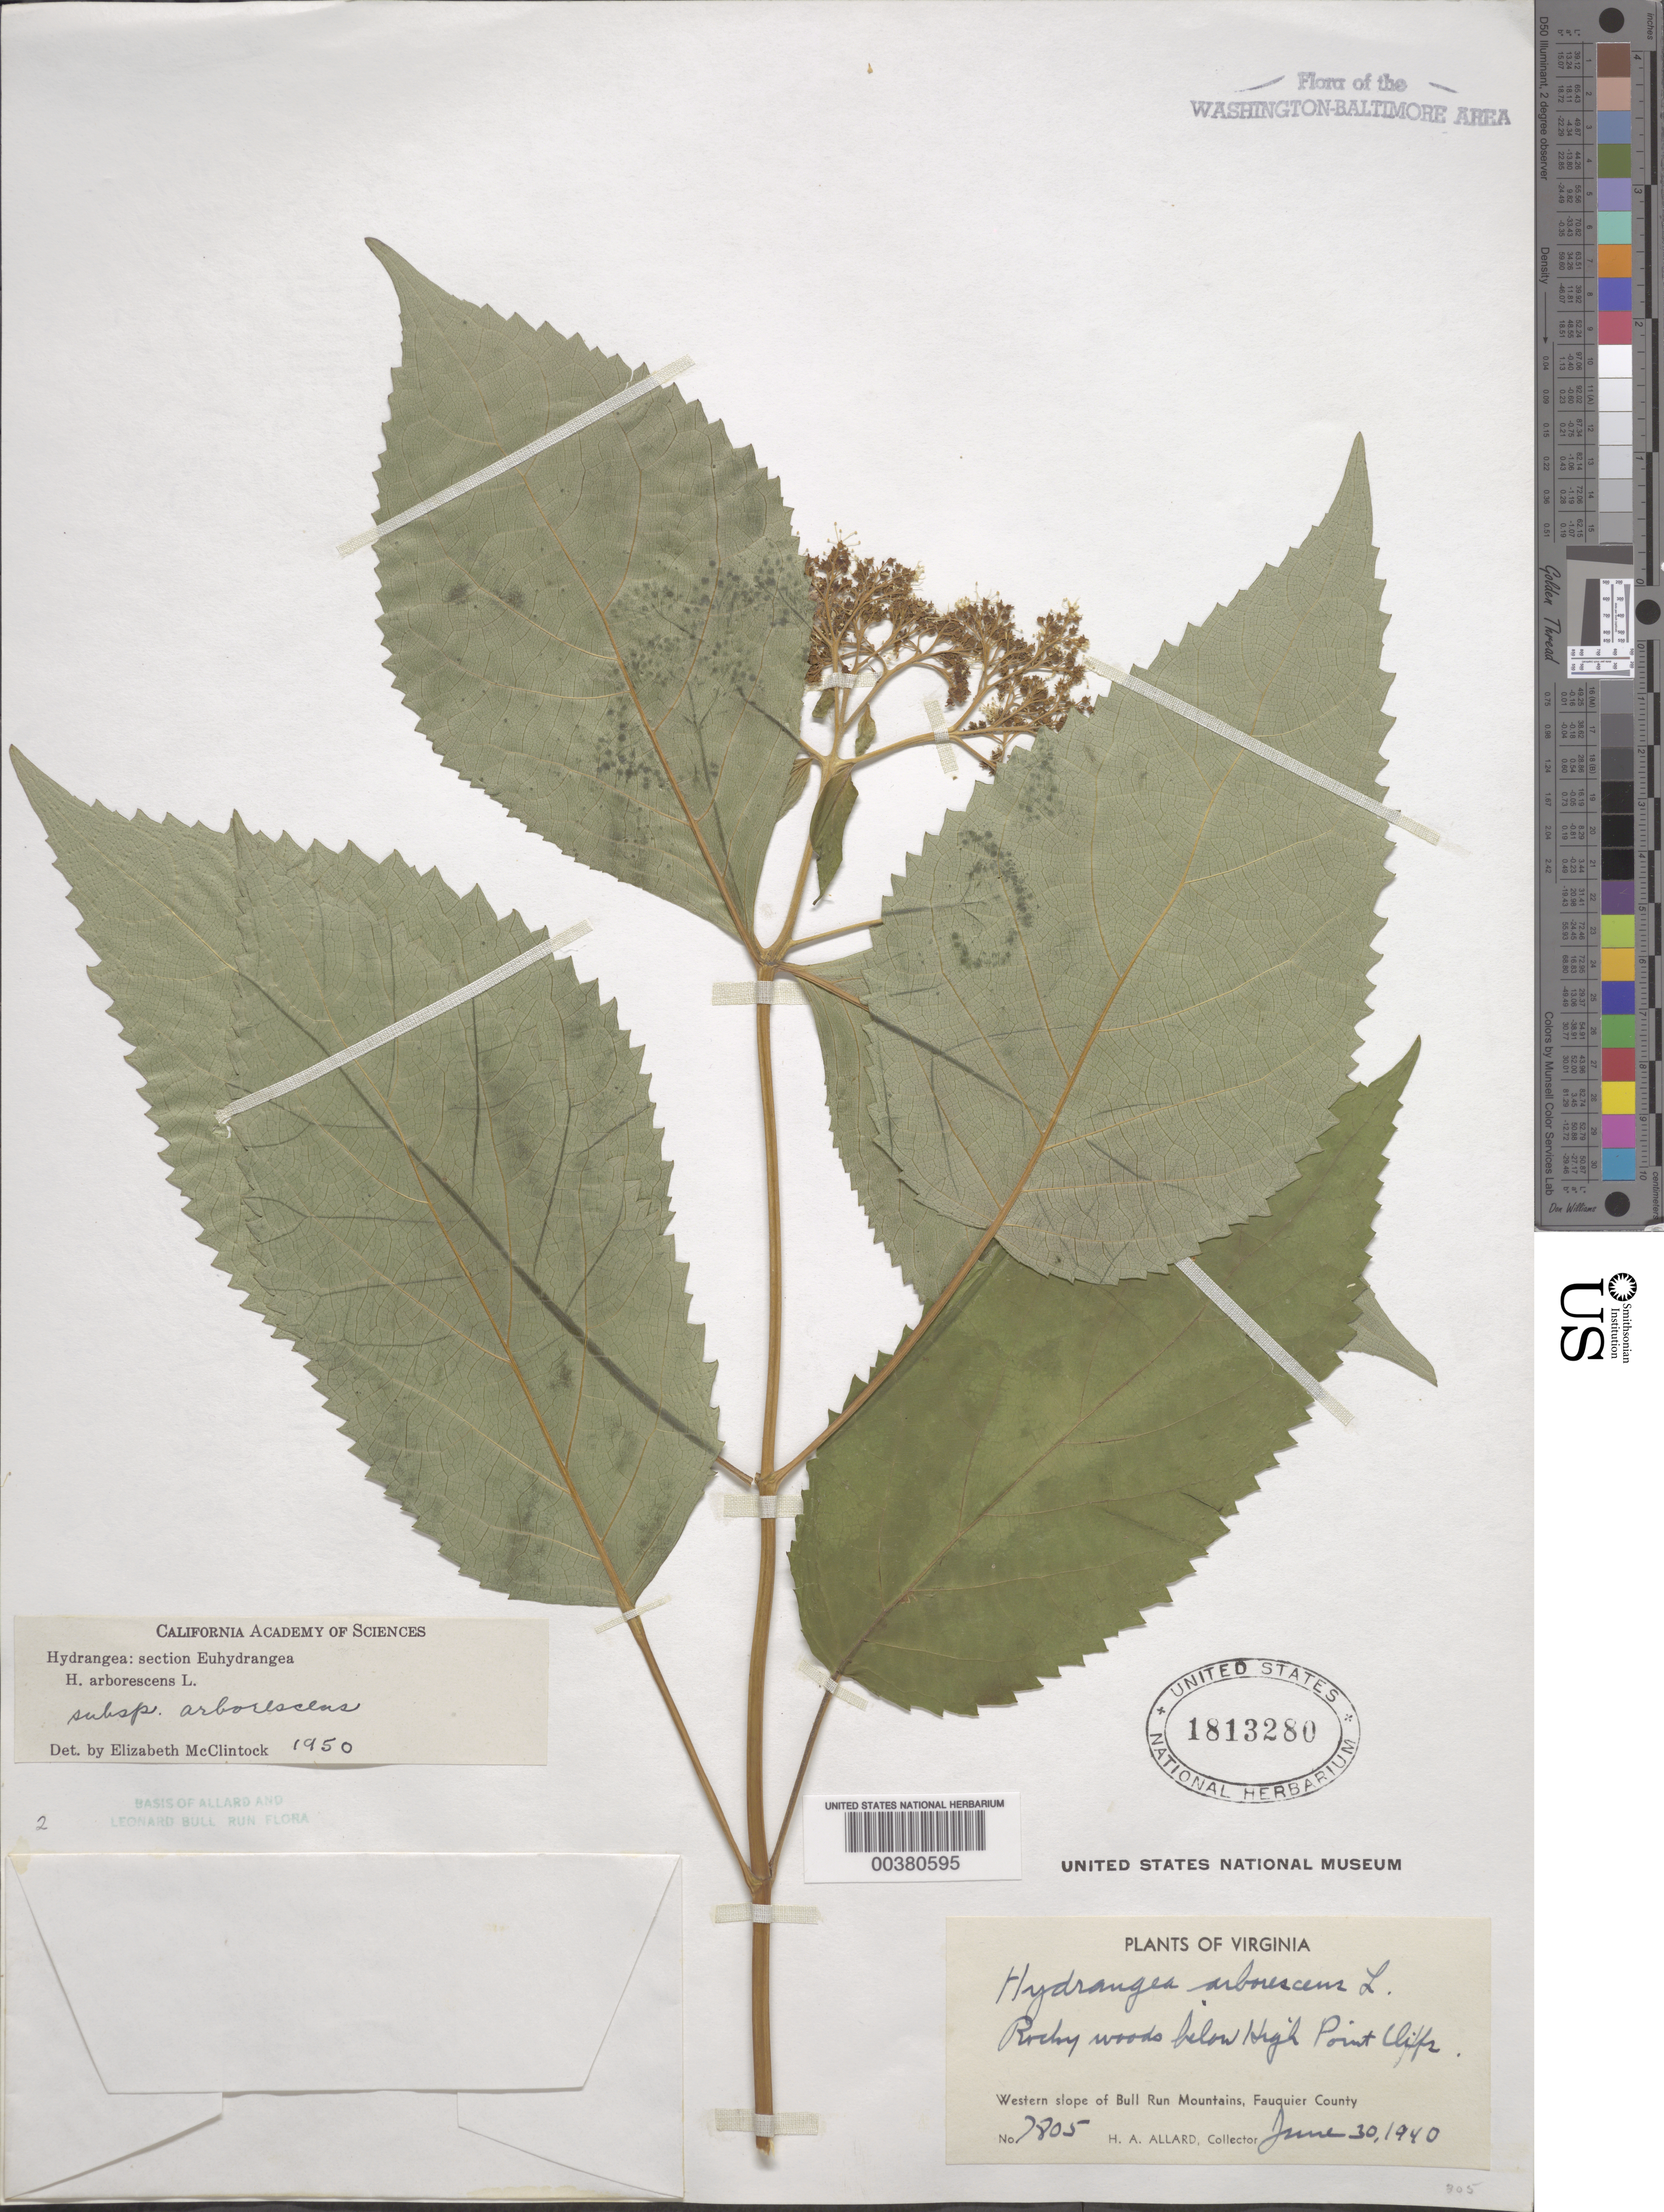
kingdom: Plantae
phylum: Tracheophyta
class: Magnoliopsida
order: Cornales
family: Hydrangeaceae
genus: Hydrangea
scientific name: Hydrangea arborescens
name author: L.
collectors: H. A. Allard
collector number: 7805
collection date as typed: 30 Jun 1940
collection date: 1940-06-30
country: United States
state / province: Virginia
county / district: Fauquier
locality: Below High Point Cliffs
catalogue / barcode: US 1813280